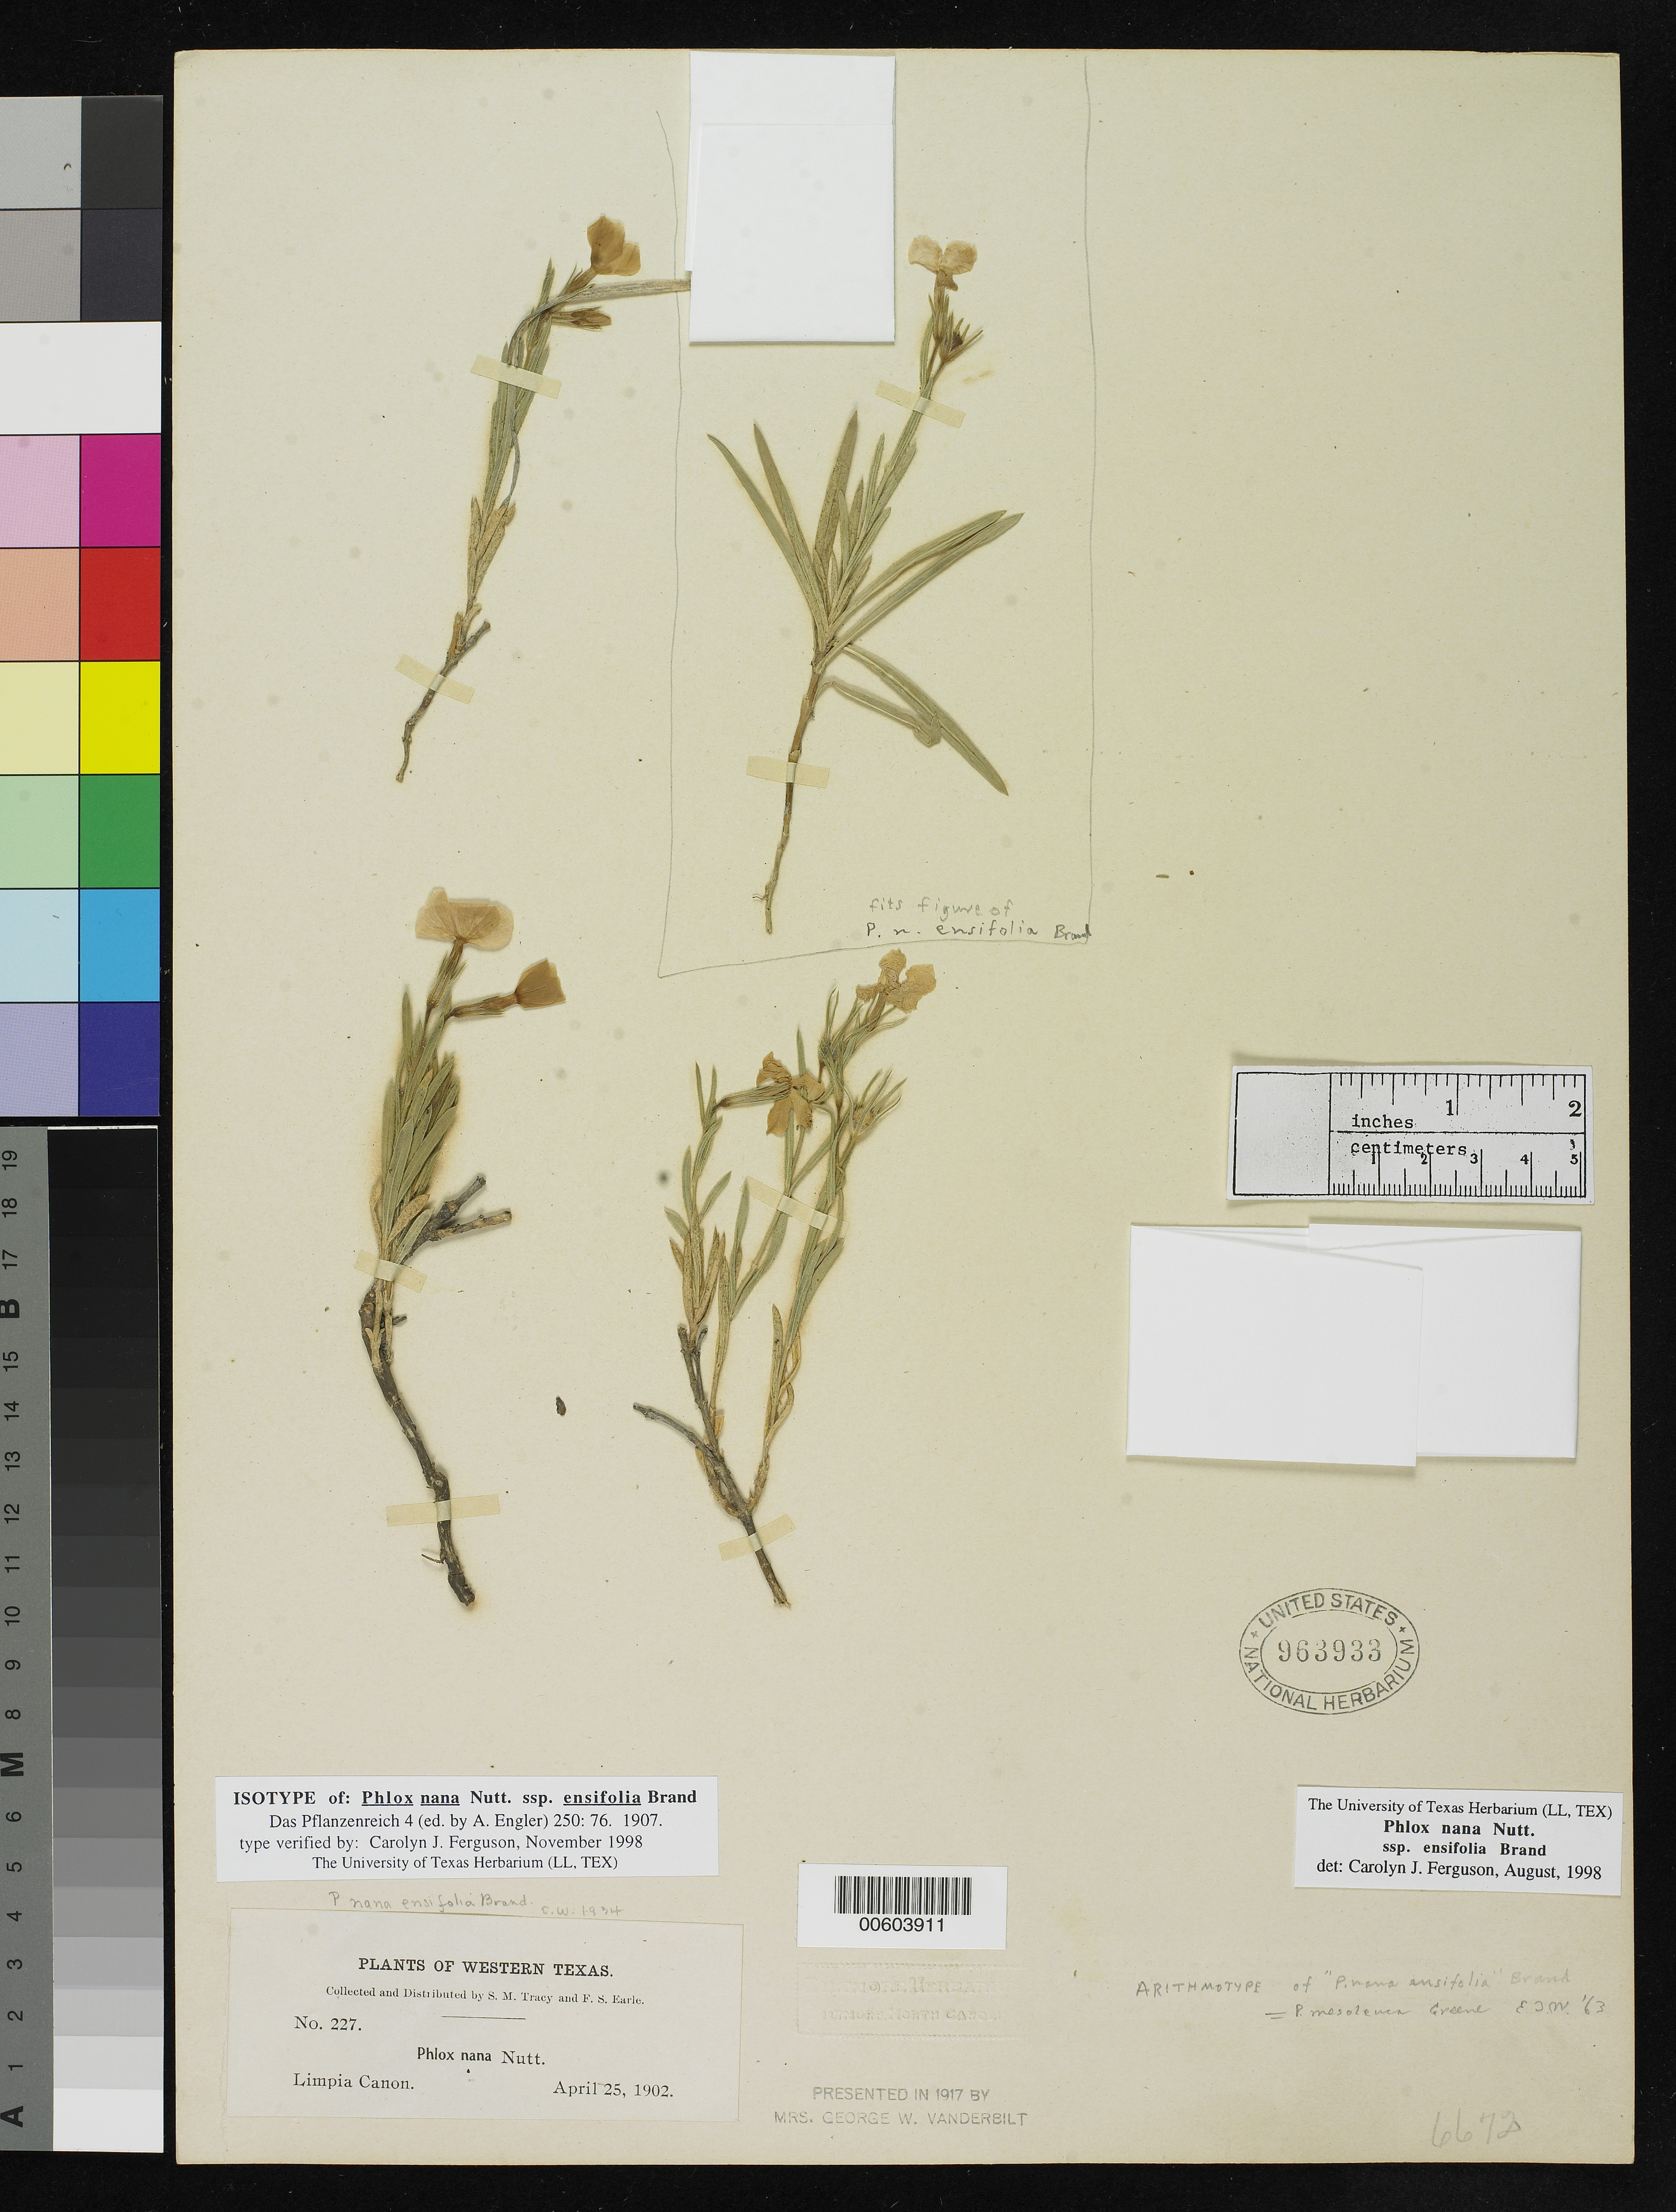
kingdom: Plantae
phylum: Tracheophyta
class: Magnoliopsida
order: Ericales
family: Polemoniaceae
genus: Phlox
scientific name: Phlox nana subsp. ensifolia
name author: Brand in Engl.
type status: Isosyntype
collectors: S. M. Tracy & F. S. Earle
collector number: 227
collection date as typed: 25 Apr 1902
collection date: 1902-04-25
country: United States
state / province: Texas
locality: Limpia Canon.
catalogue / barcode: US 963933